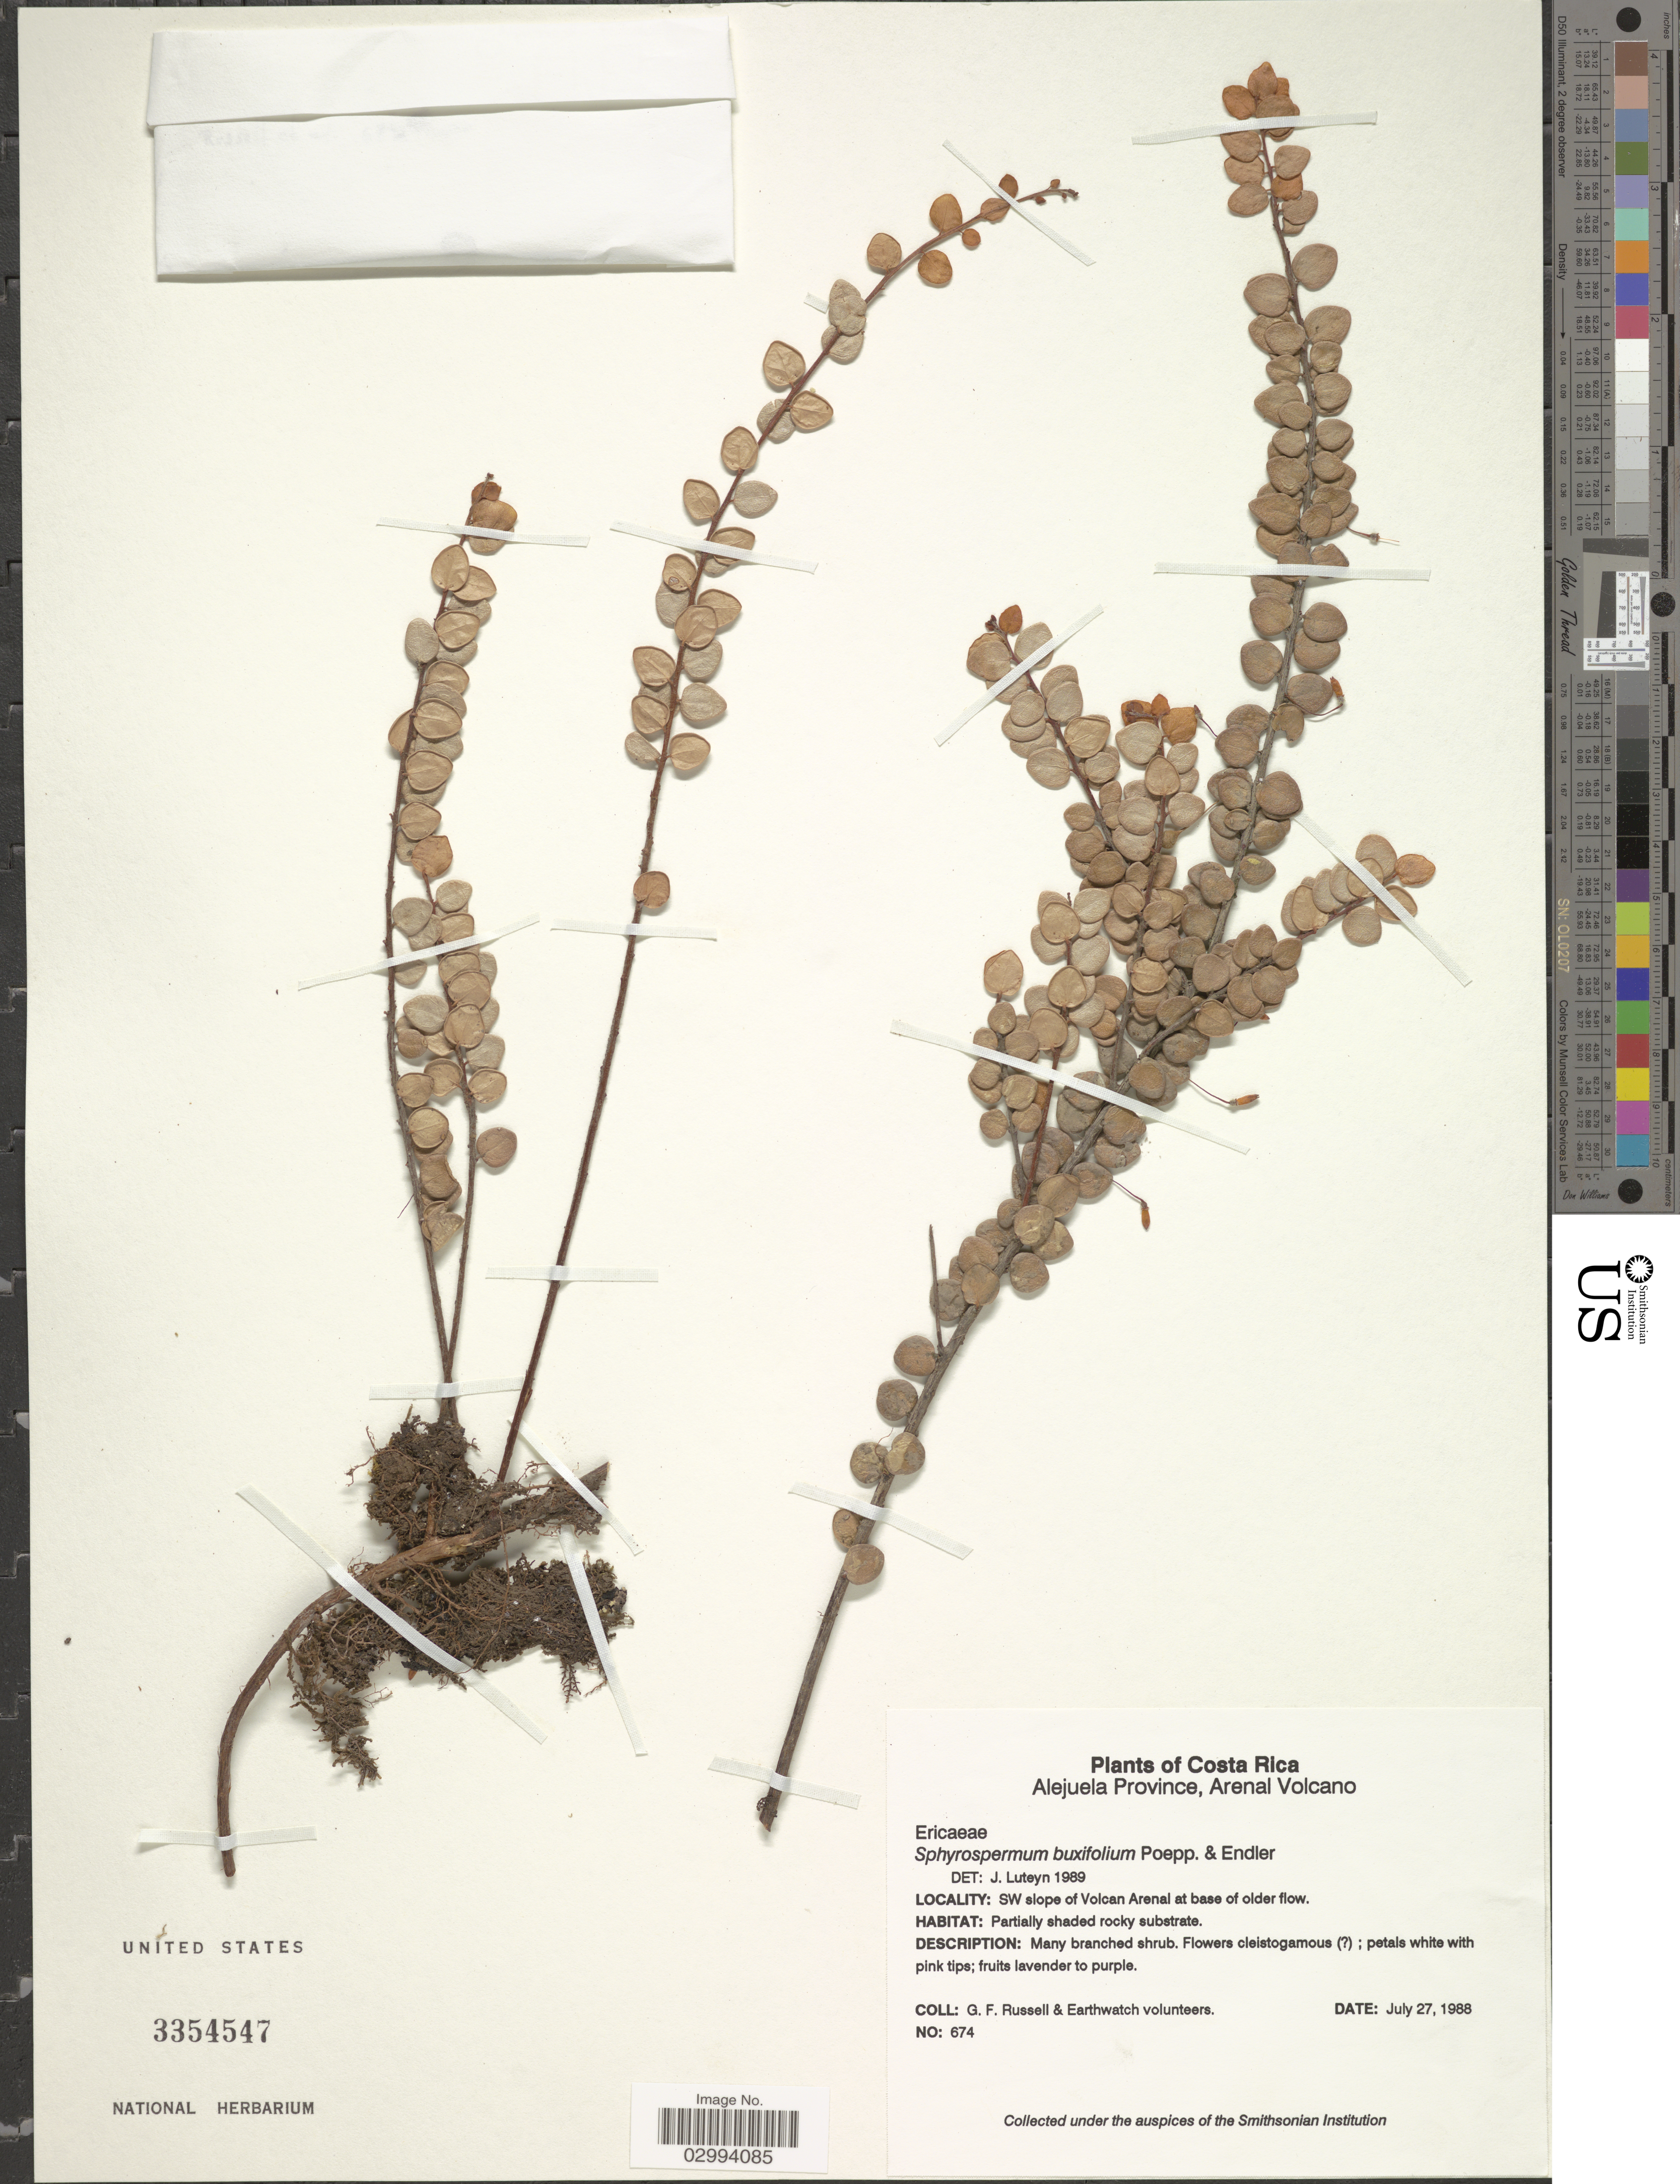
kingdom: Plantae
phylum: Tracheophyta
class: Magnoliopsida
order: Ericales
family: Ericaceae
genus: Sphyrospermum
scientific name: Sphyrospermum buxifolium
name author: Poepp. & Endl.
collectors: G. Russell & Earthwatch Volunteers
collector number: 674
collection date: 1988-07-27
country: Costa Rica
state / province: Alajuela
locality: Alejuela Province, Arenal Volcano, SW slope of Volcan Arenal at base of older flow.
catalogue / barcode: US 3354547